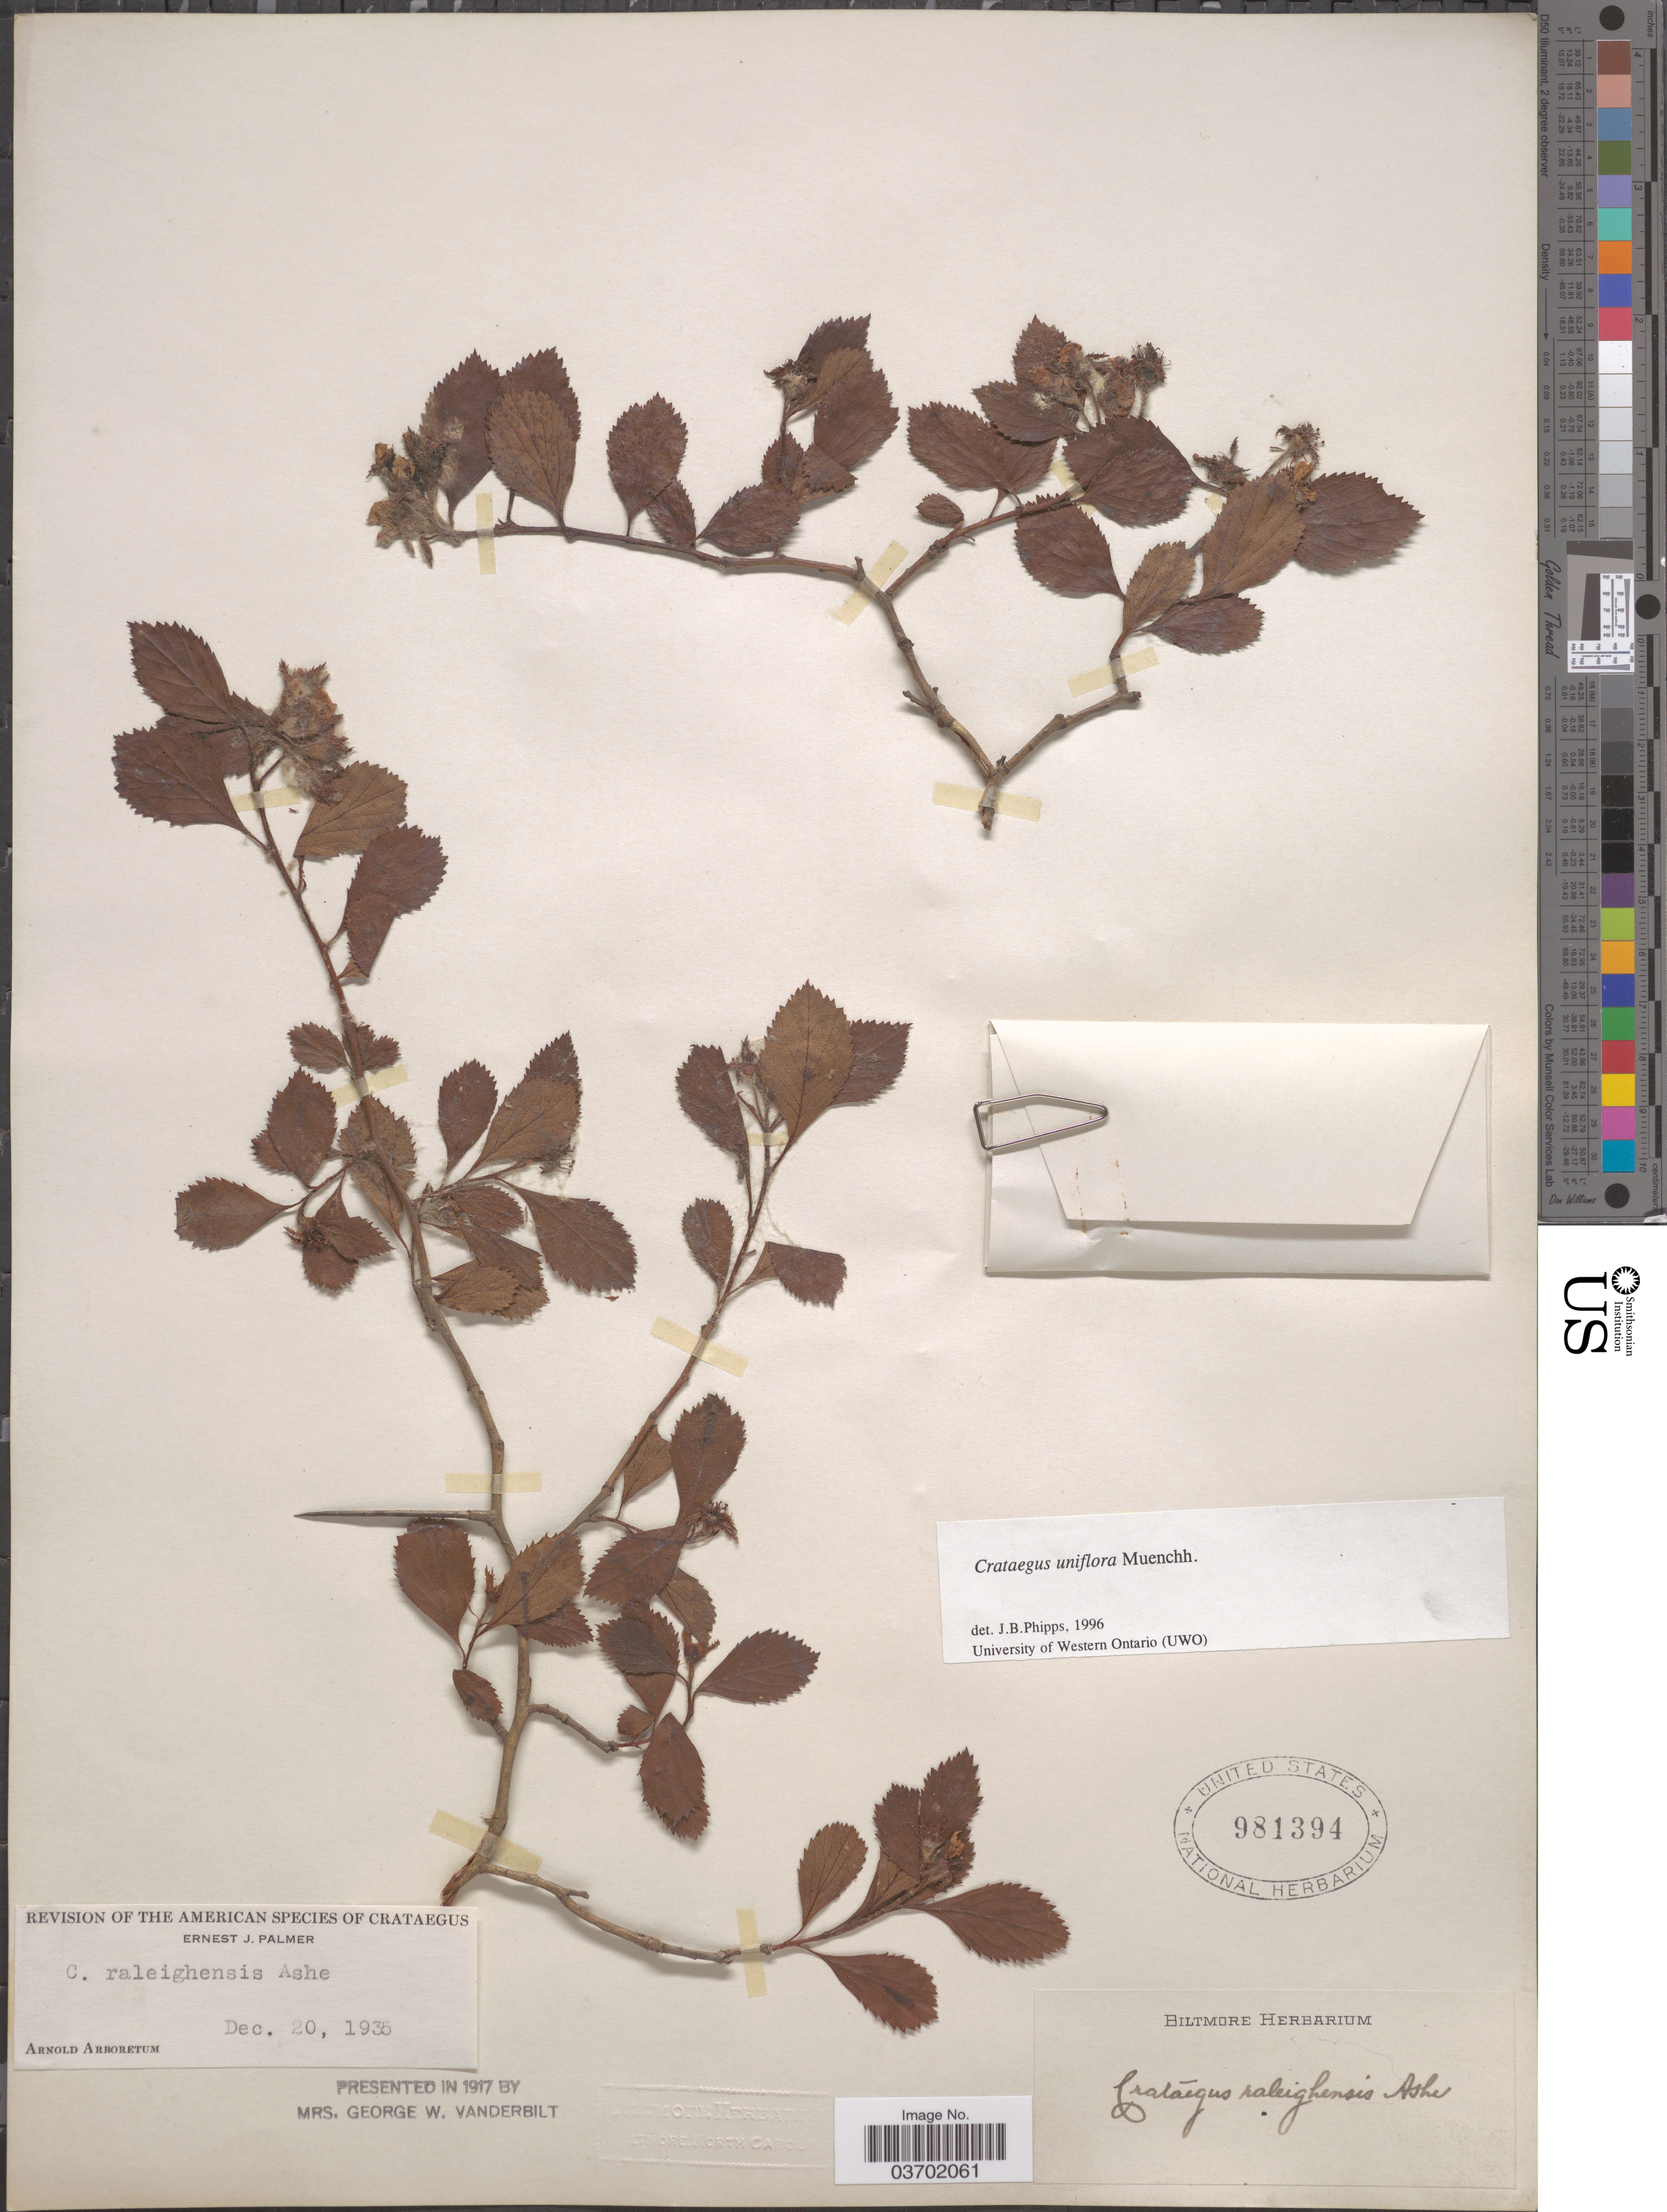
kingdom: Plantae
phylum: Tracheophyta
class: Magnoliopsida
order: Rosales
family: Rosaceae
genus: Crataegus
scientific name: Crataegus uniflora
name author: Münchh.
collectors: ex herb. Biltmore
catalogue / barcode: US 981394